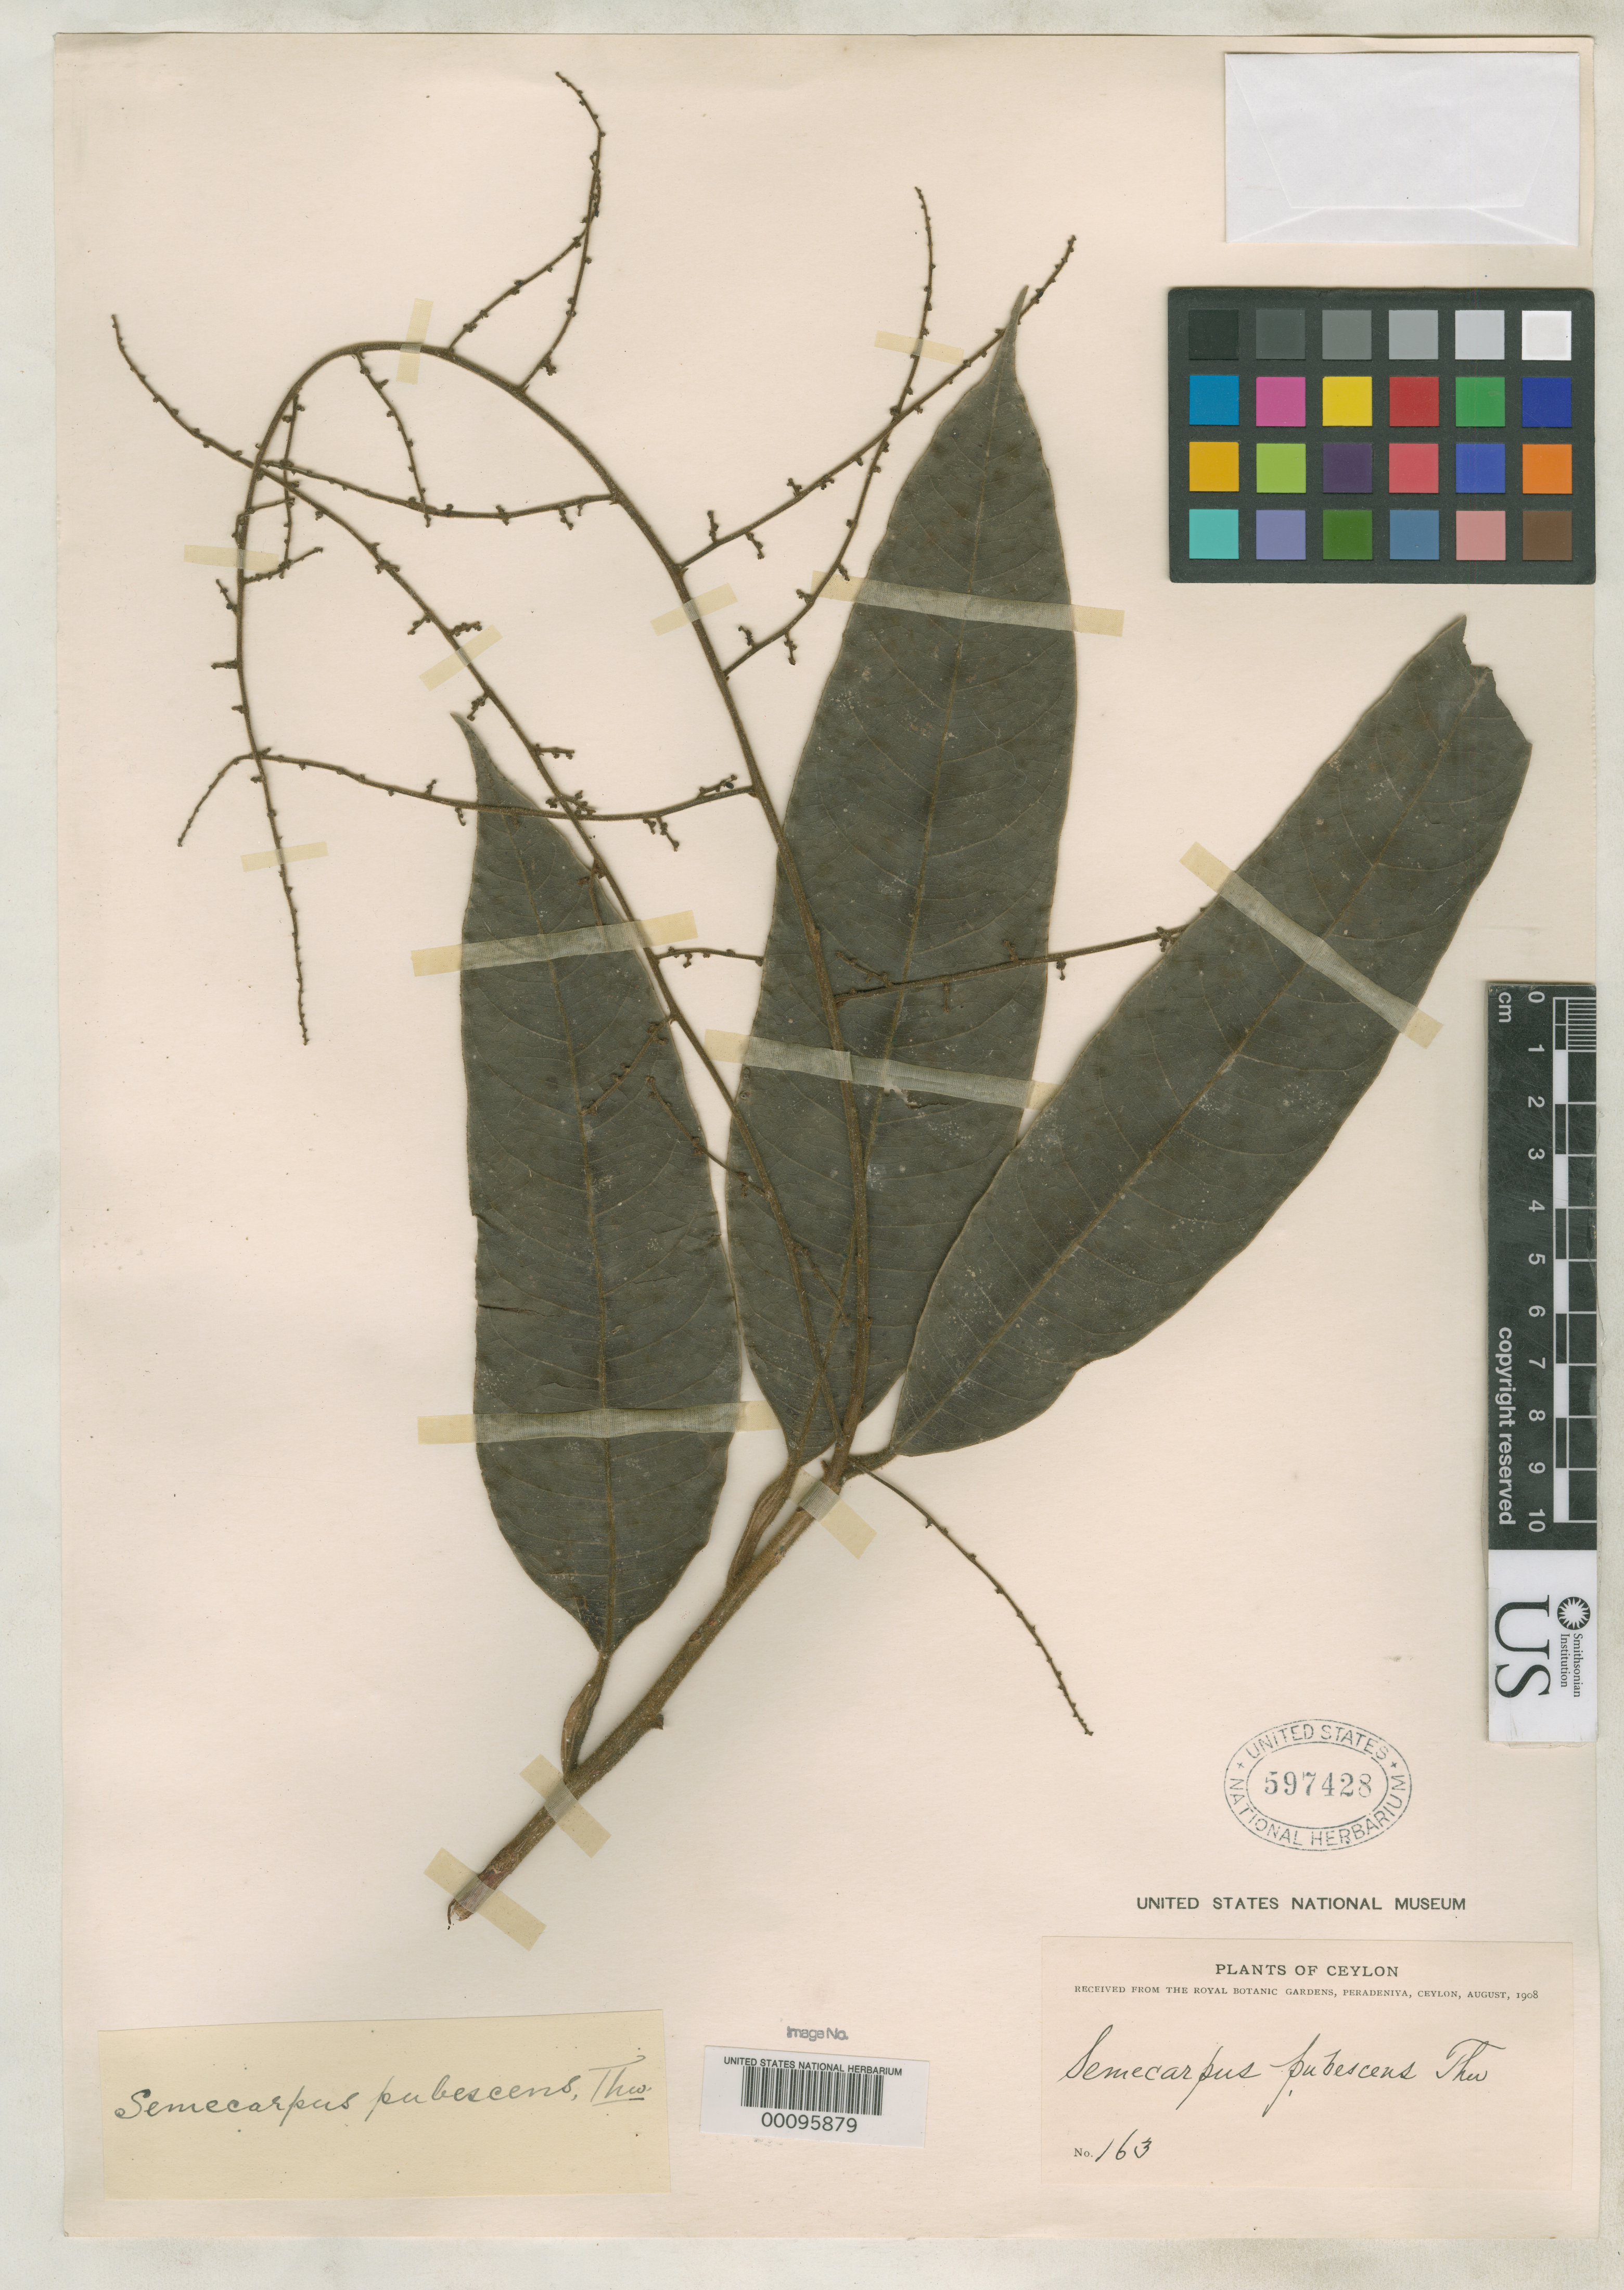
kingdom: Plantae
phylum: Tracheophyta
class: Magnoliopsida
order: Sapindales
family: Anacardiaceae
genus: Semecarpus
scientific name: Semecarpus pubescens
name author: Thwaites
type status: Isotype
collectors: G. H. K. Thwaites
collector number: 163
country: Sri Lanka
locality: Ratnapoora District.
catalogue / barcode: US 597428